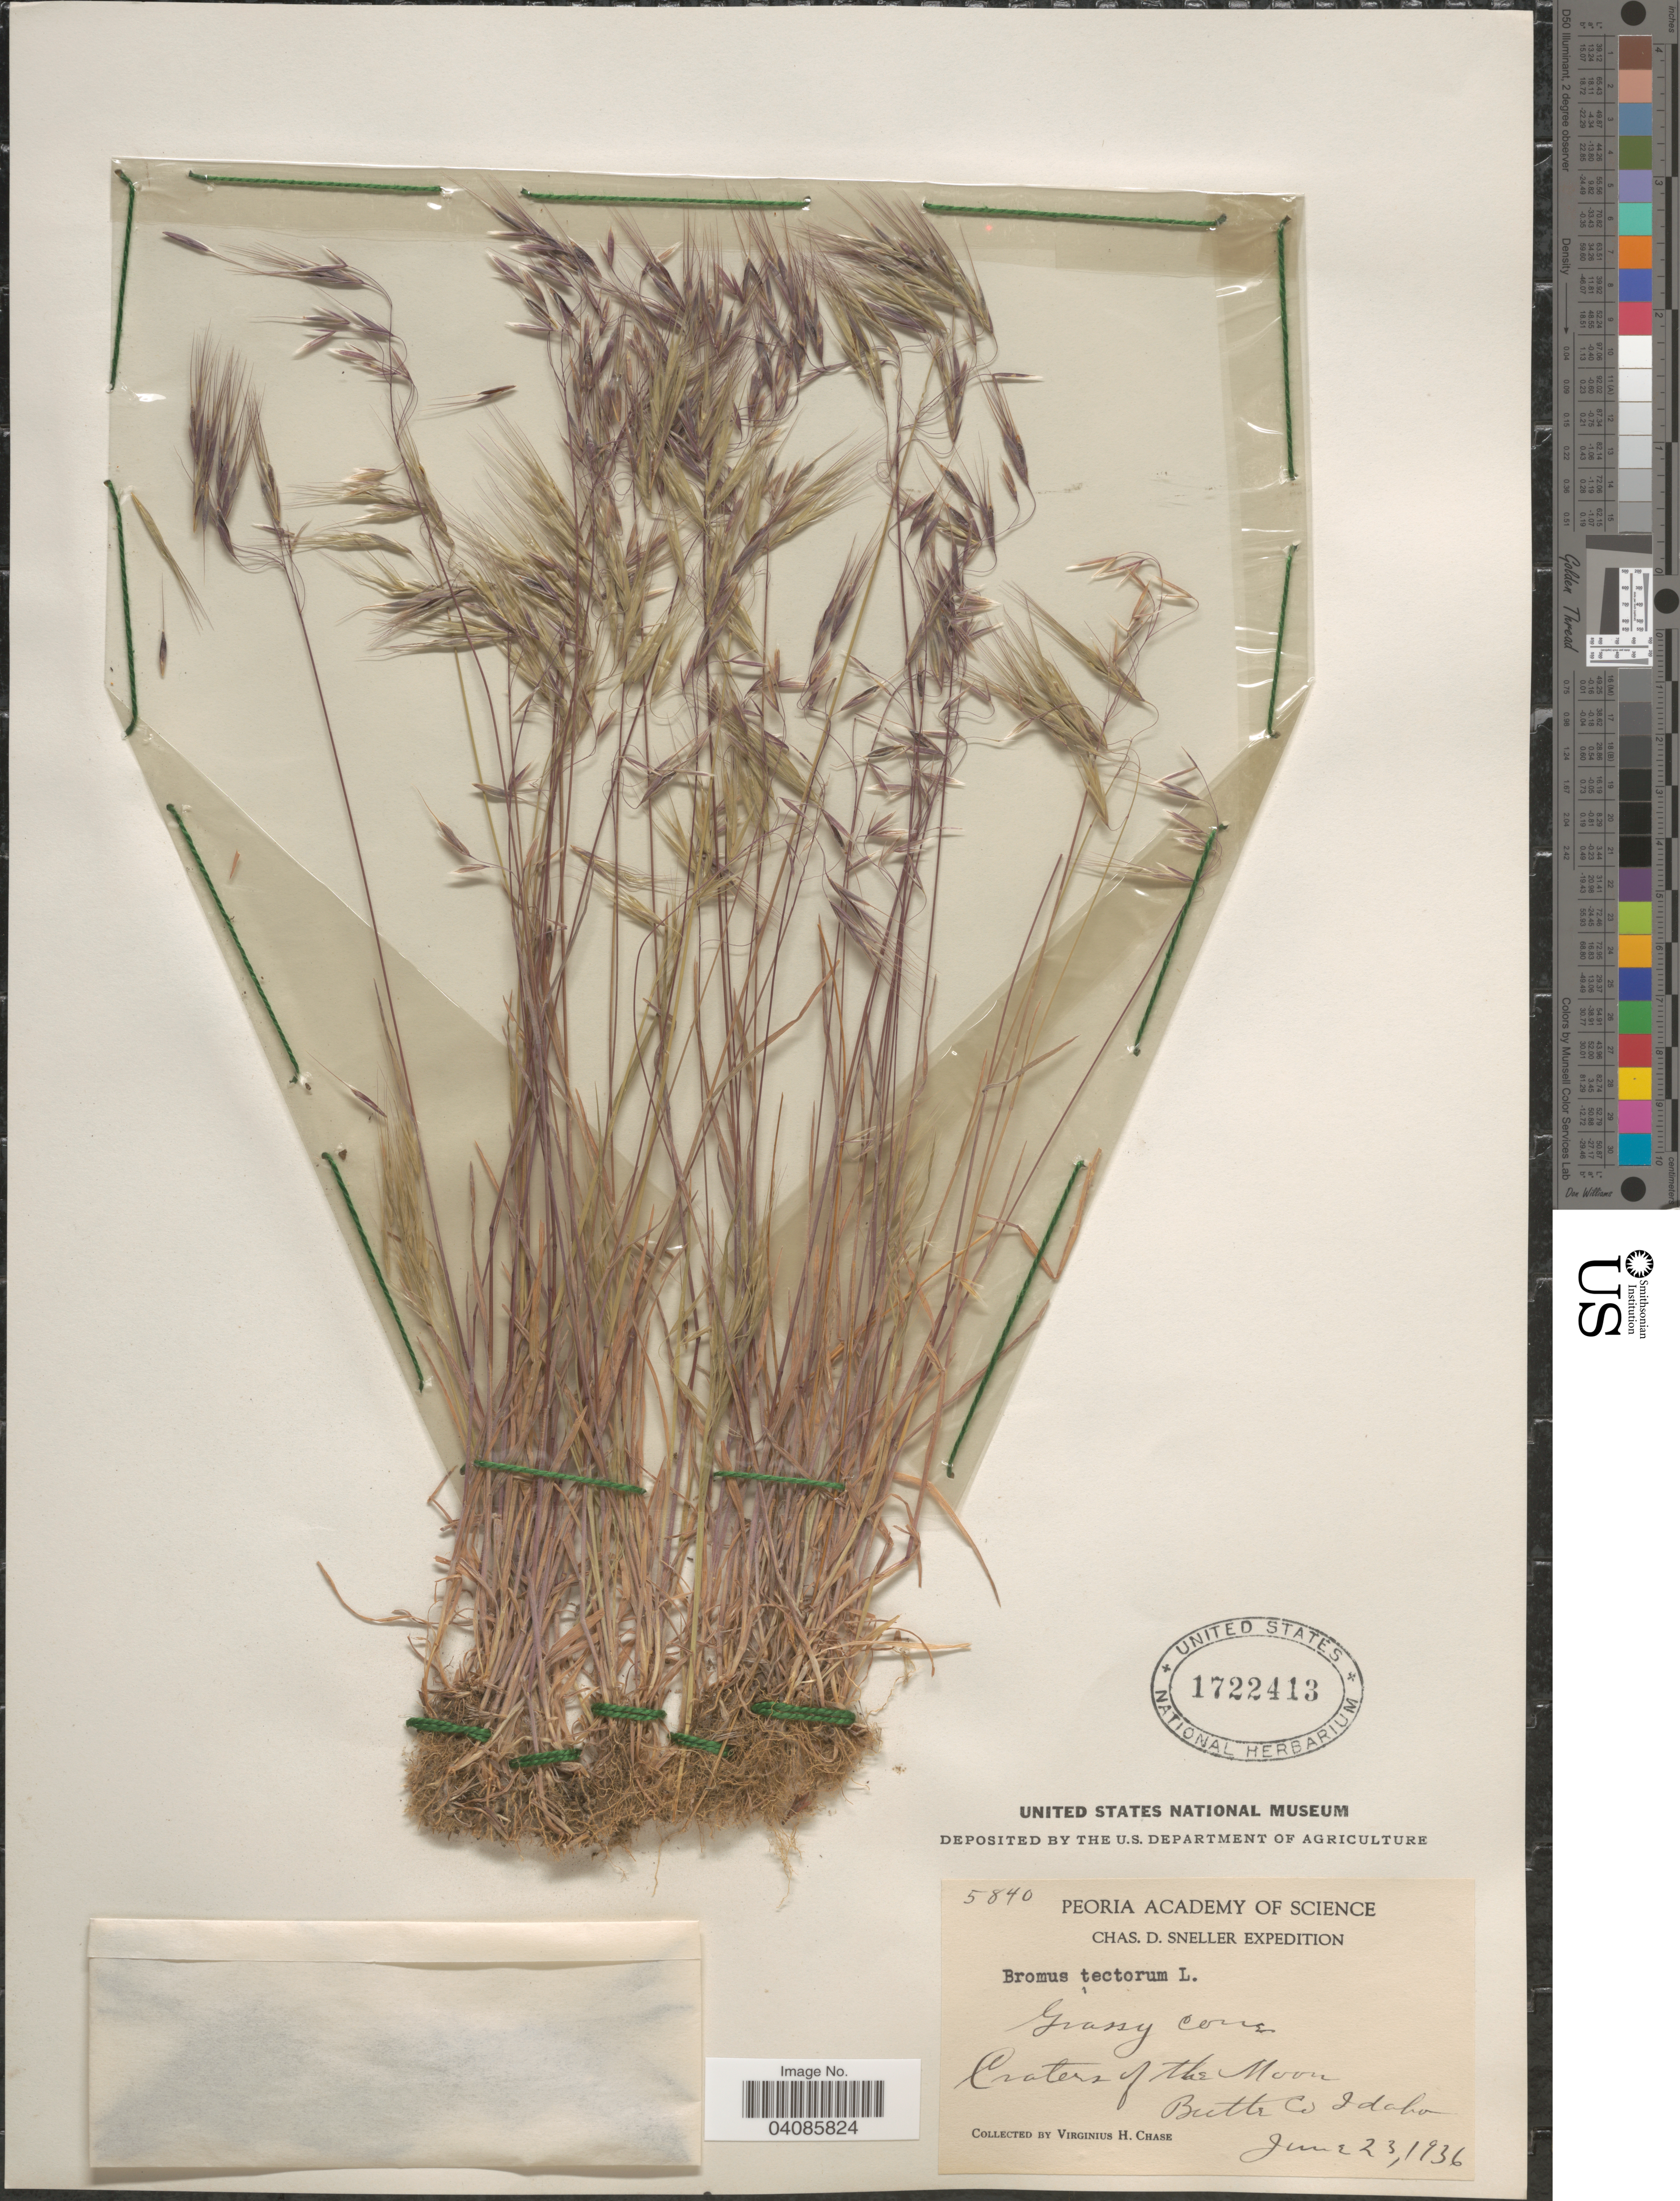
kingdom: Plantae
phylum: Tracheophyta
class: Liliopsida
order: Poales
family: Poaceae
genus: Bromus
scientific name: Bromus tectorum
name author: L.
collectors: V. H. Chase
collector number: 5840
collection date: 1936-06-23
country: United States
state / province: Idaho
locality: Chas. D. Sneller Expedition. Grassy cove. Craters of the Moon Butte Co.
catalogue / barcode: US 1722413